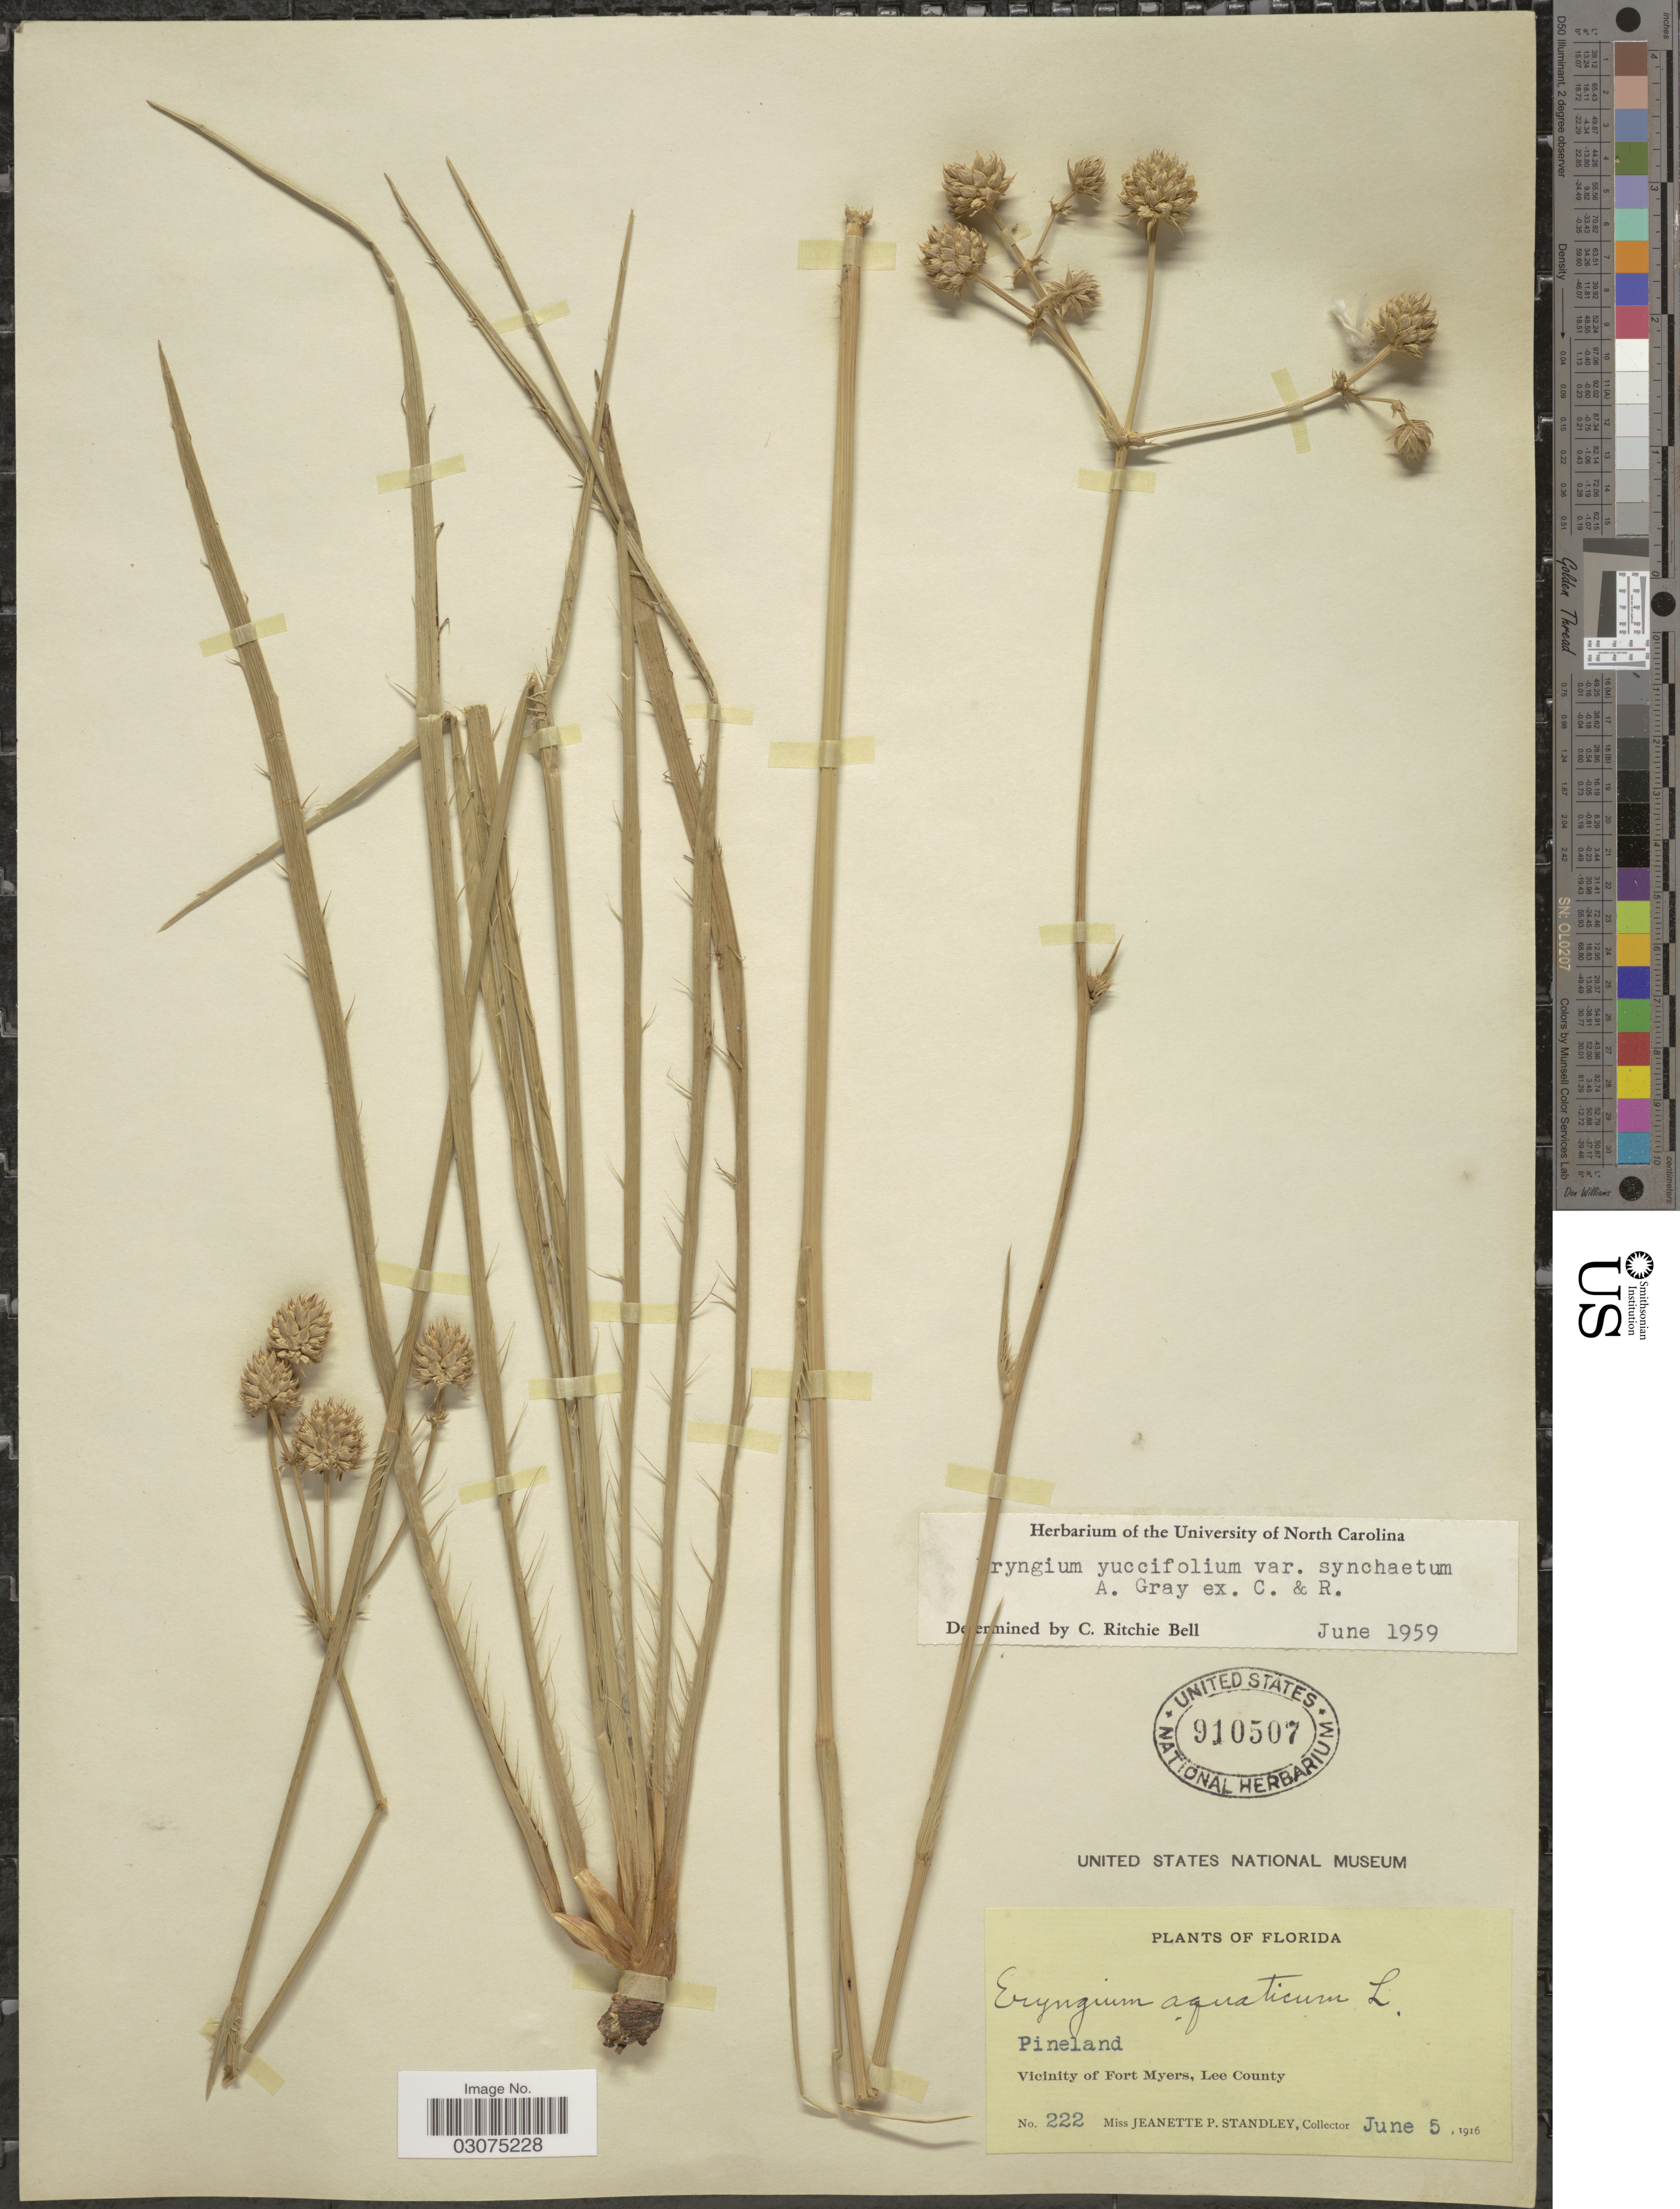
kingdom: Plantae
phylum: Tracheophyta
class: Magnoliopsida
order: Apiales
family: Apiaceae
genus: Eryngium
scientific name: Eryngium yuccifolium var. synchaetum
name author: A. Gray ex J.M. Coult. & Rose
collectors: J. P. Standley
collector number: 222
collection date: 1916-06-05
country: United States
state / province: Florida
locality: Pineland. Vicinity of Fort Myers, Lee County.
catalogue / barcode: US 910507